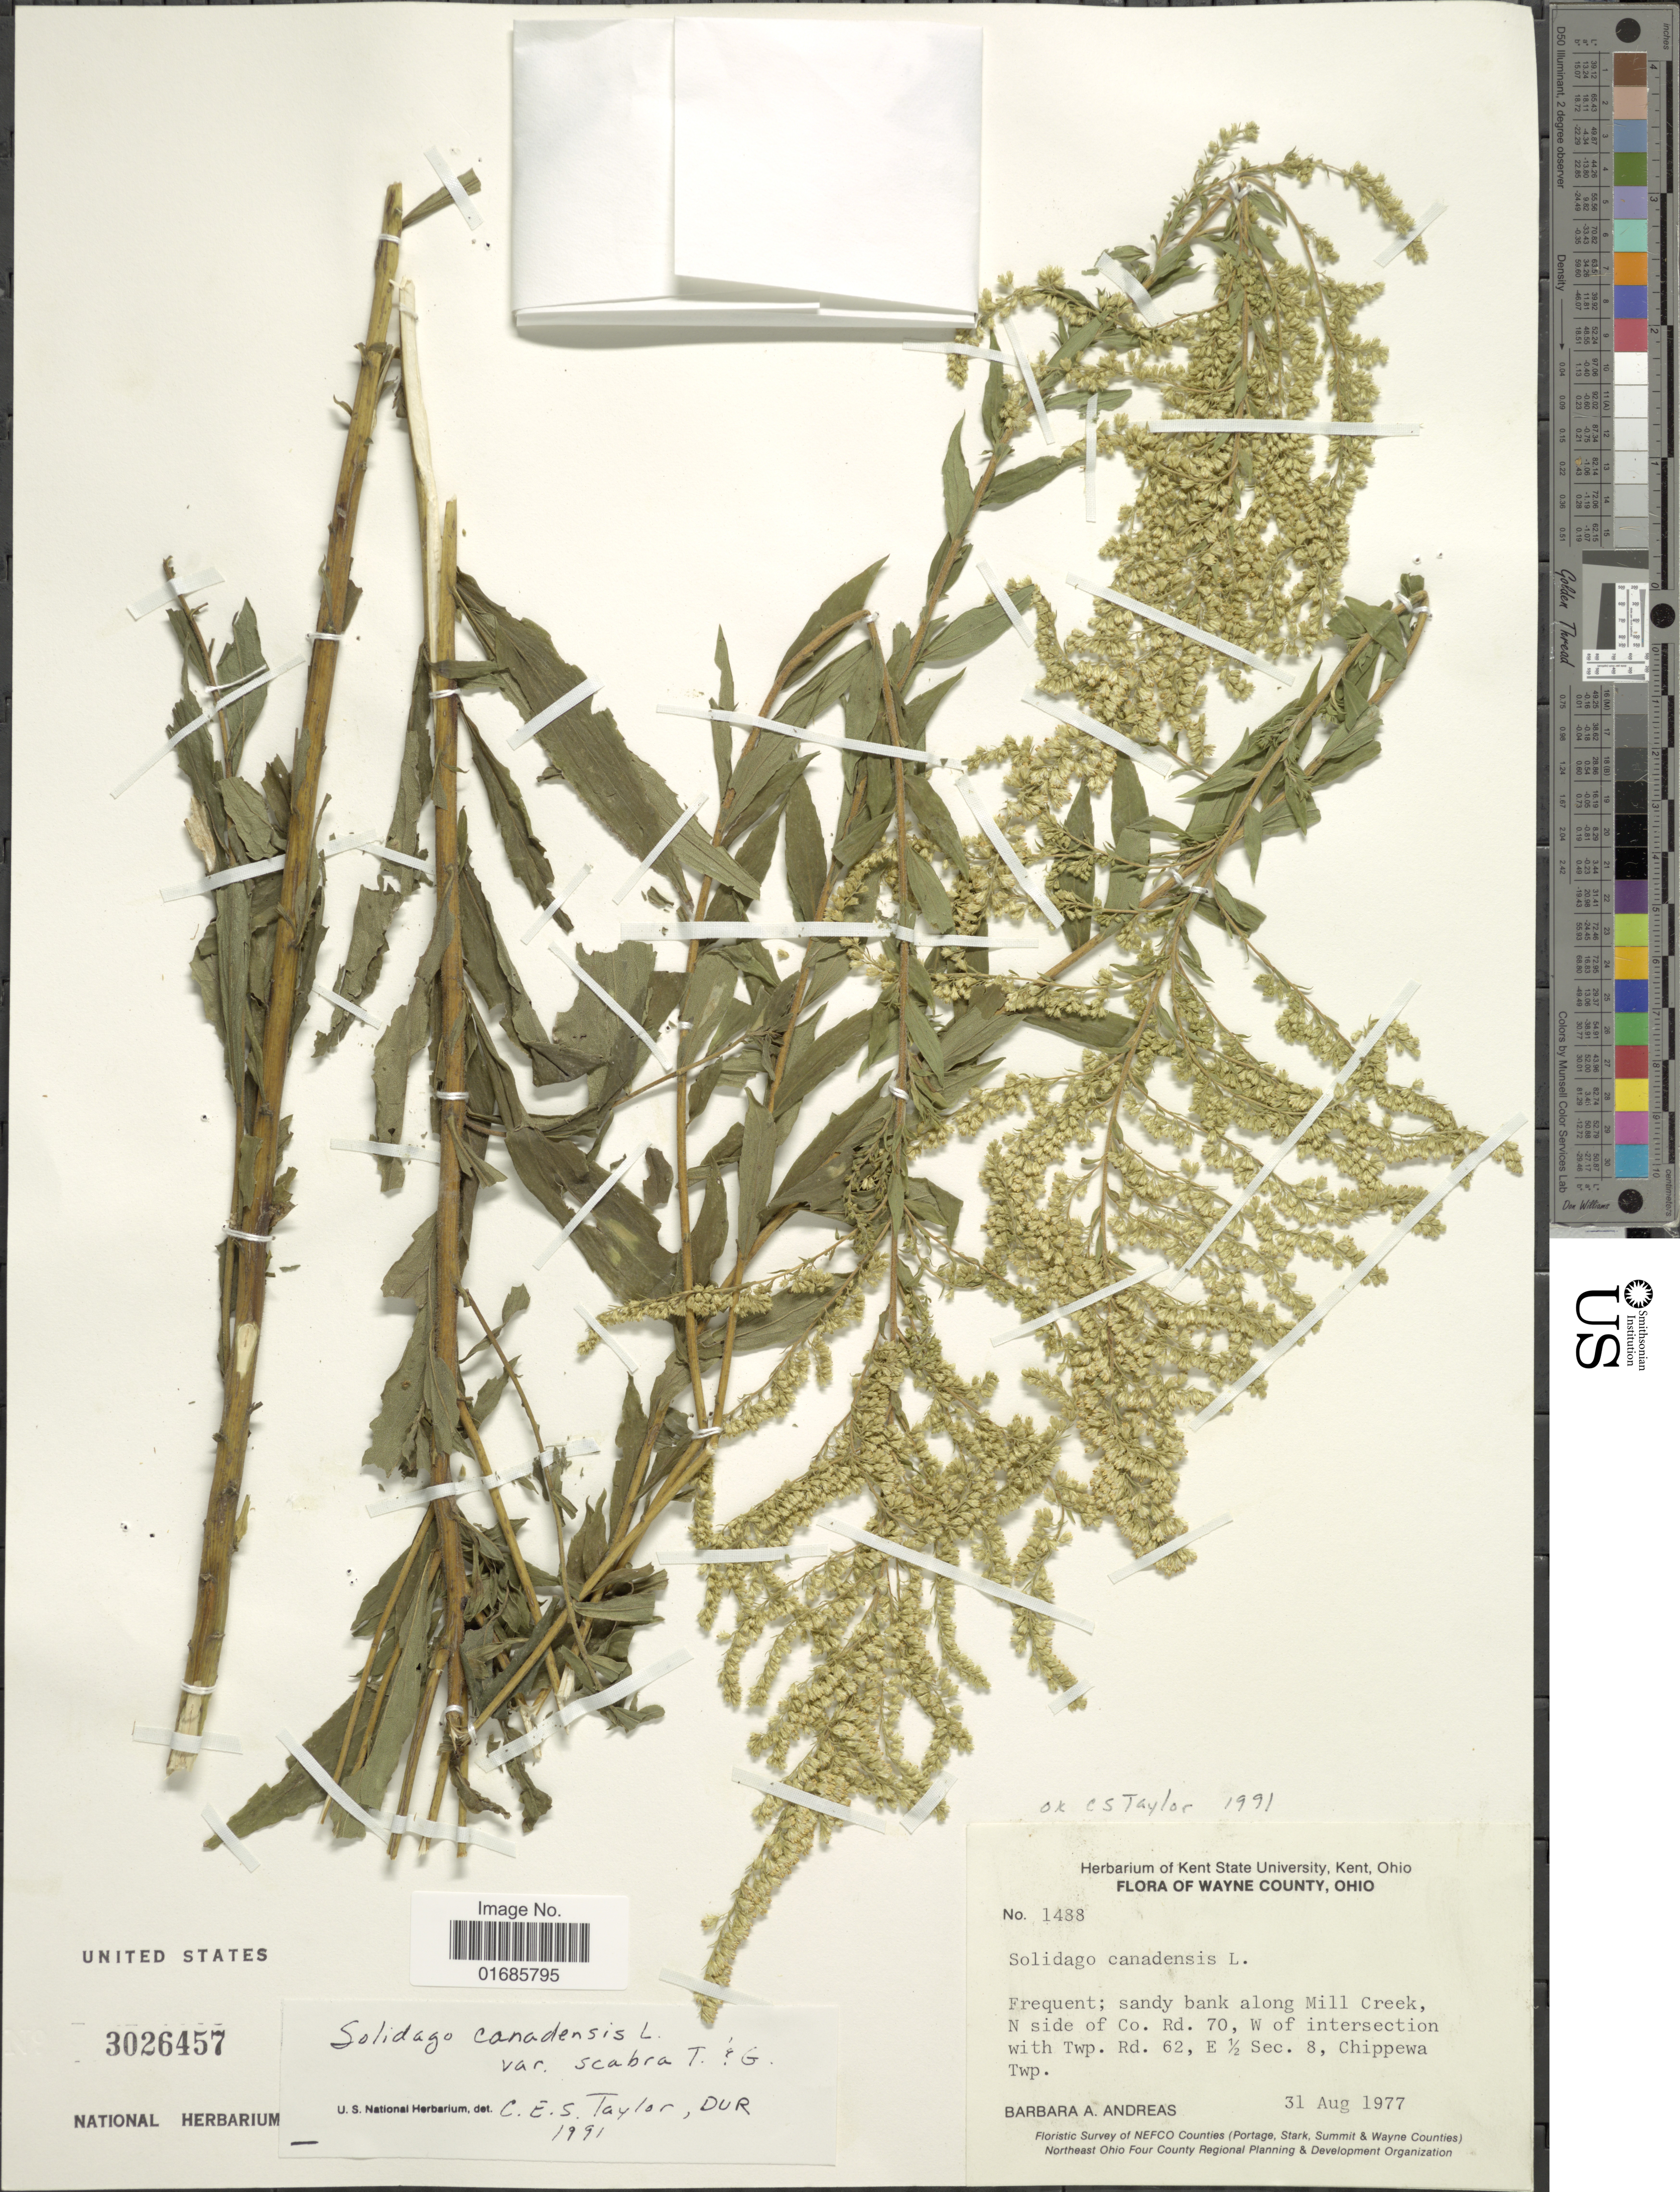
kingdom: Plantae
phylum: Tracheophyta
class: Magnoliopsida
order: Asterales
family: Asteraceae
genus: Solidago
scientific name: Solidago canadensis var. scabra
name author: (Muhl. ex Willd.) Torr. & A. Gray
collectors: B. A. Andreas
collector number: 1488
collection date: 1977-08-31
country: United States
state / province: Ohio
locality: Wayne County, sandy banks along Mill Creek, N side of Co. Rd. 70, W of intersection with Twp. Rd. 62, E ½ Sec. 8, Chippewa twp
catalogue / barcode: US 3026457